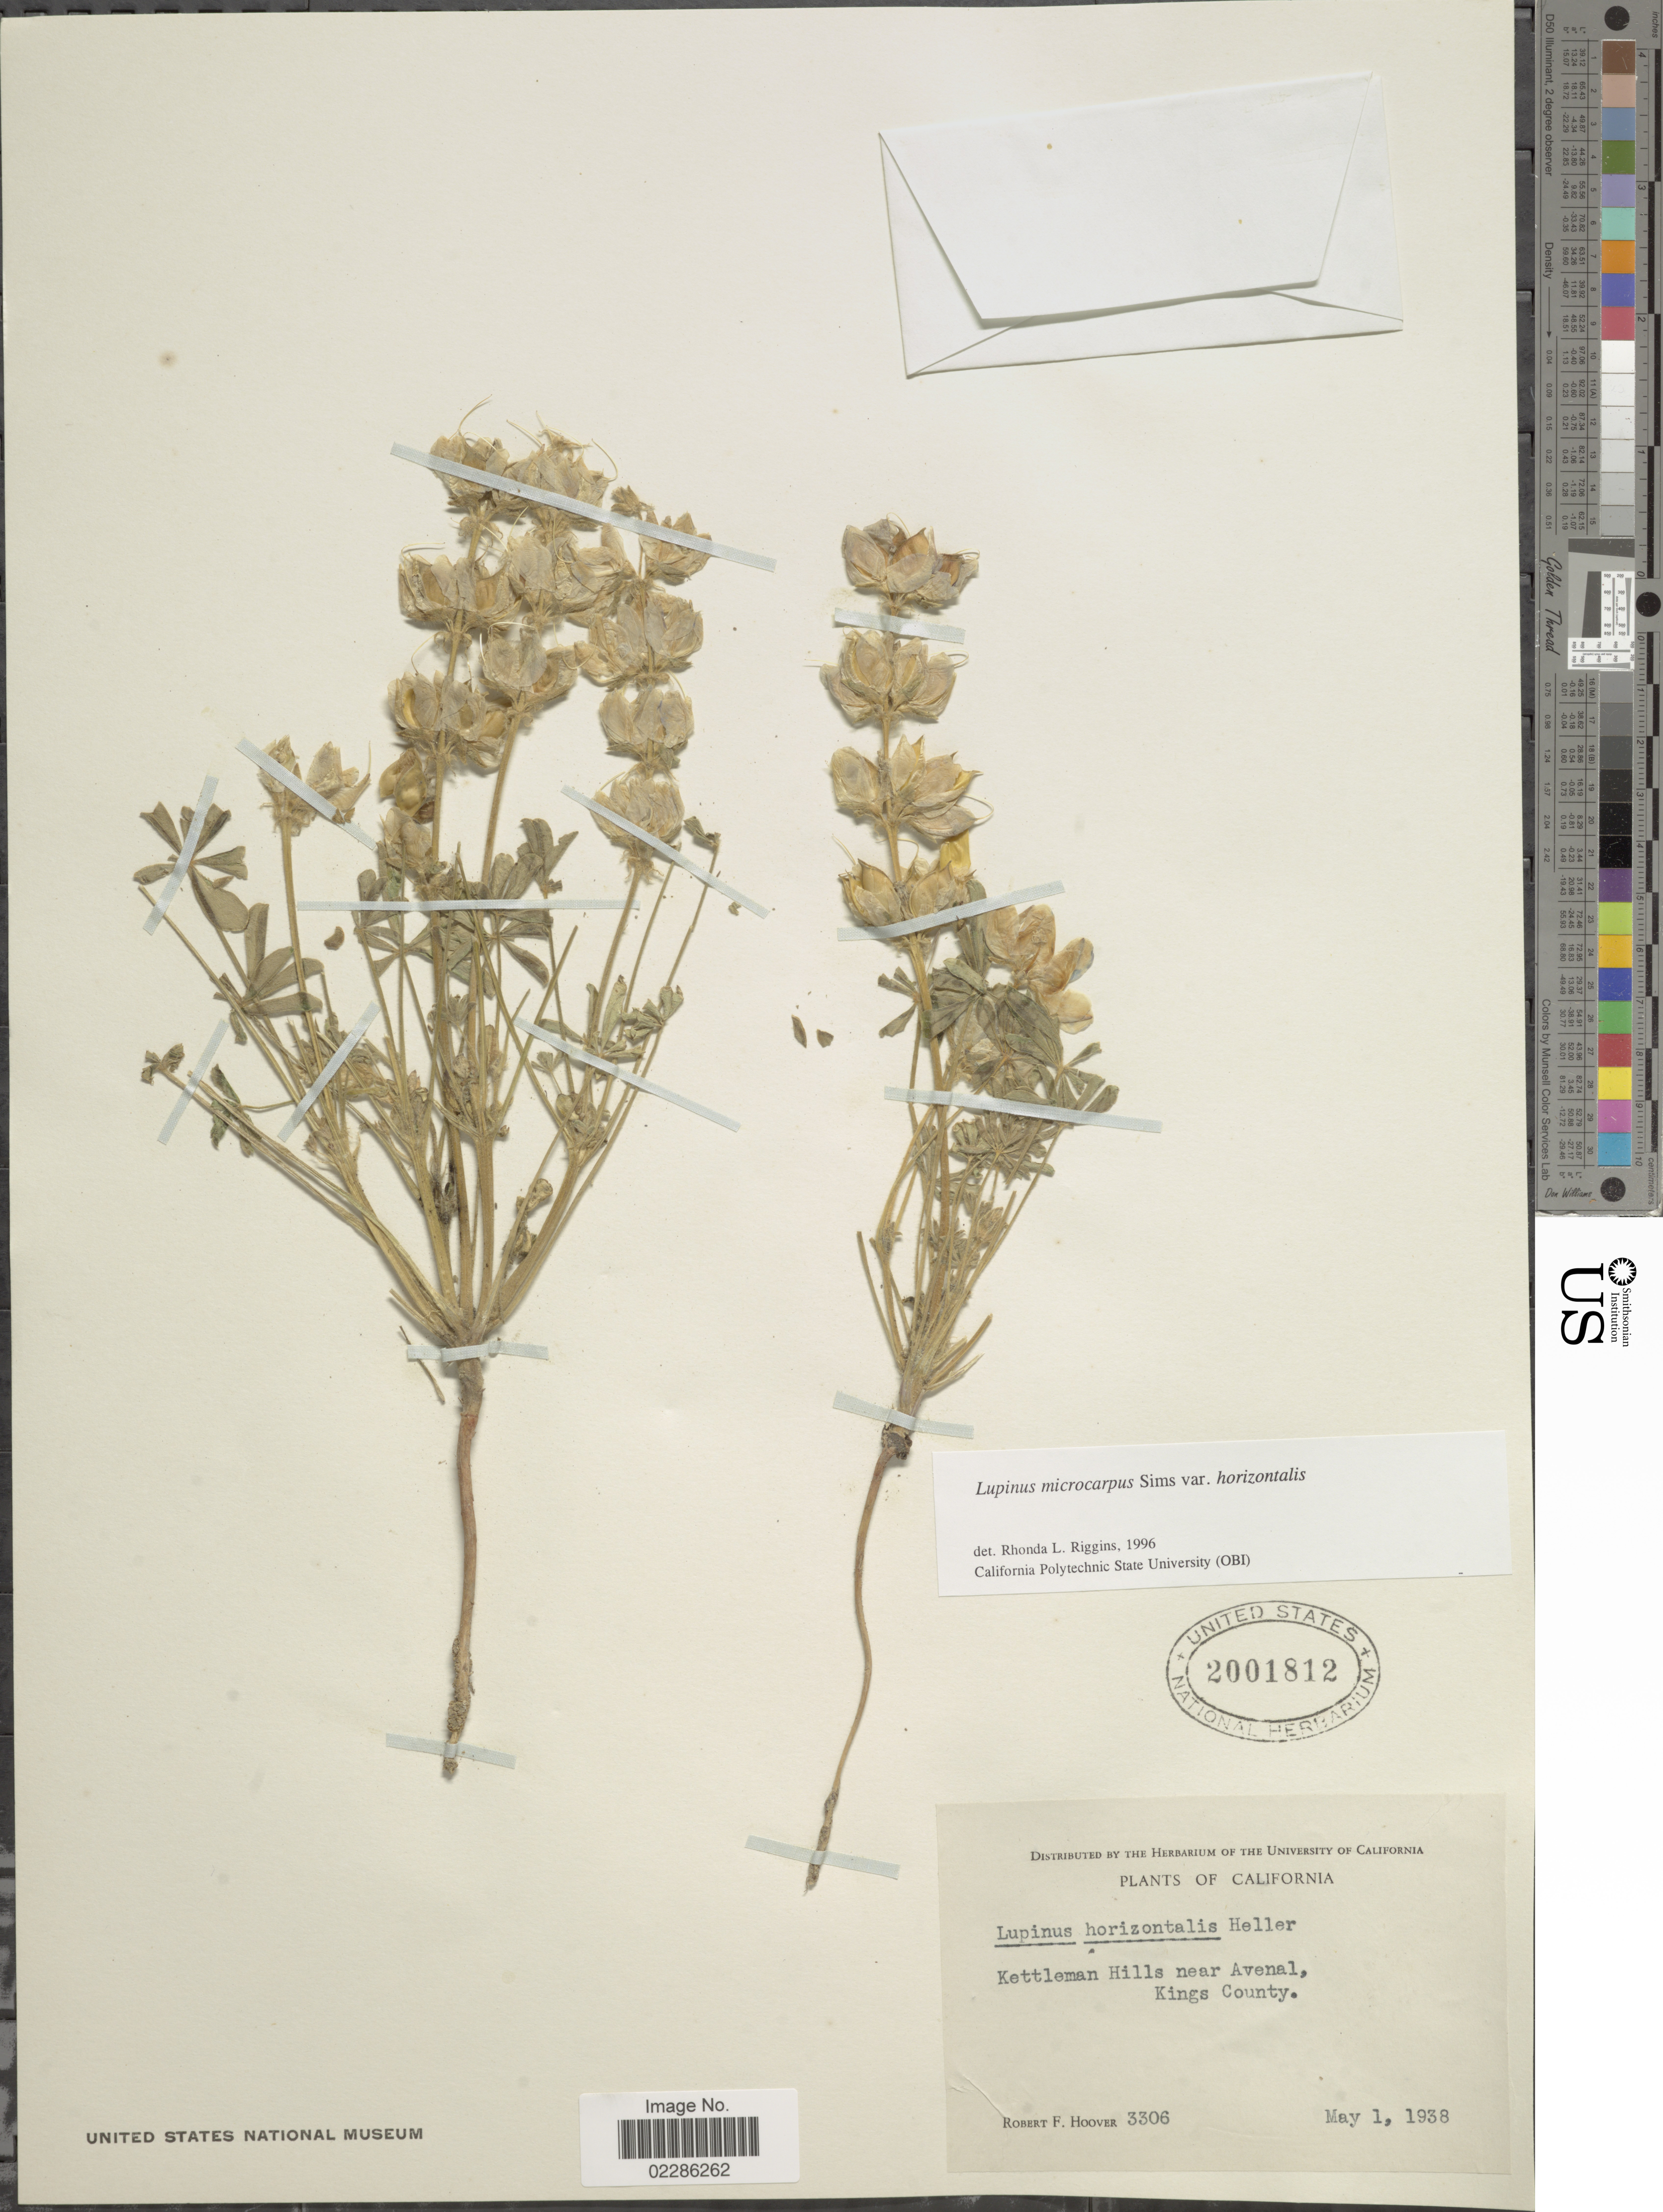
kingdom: Plantae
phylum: Tracheophyta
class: Magnoliopsida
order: Fabales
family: Fabaceae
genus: Lupinus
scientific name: Lupinus microcarpus var. horizontalis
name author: (A. Heller) Jeps.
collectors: R. F. Hoover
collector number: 3306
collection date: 1938-05-01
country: United States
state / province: California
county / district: Kings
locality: Kettleman Hills near Avenal, Kings County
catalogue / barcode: US 2001812